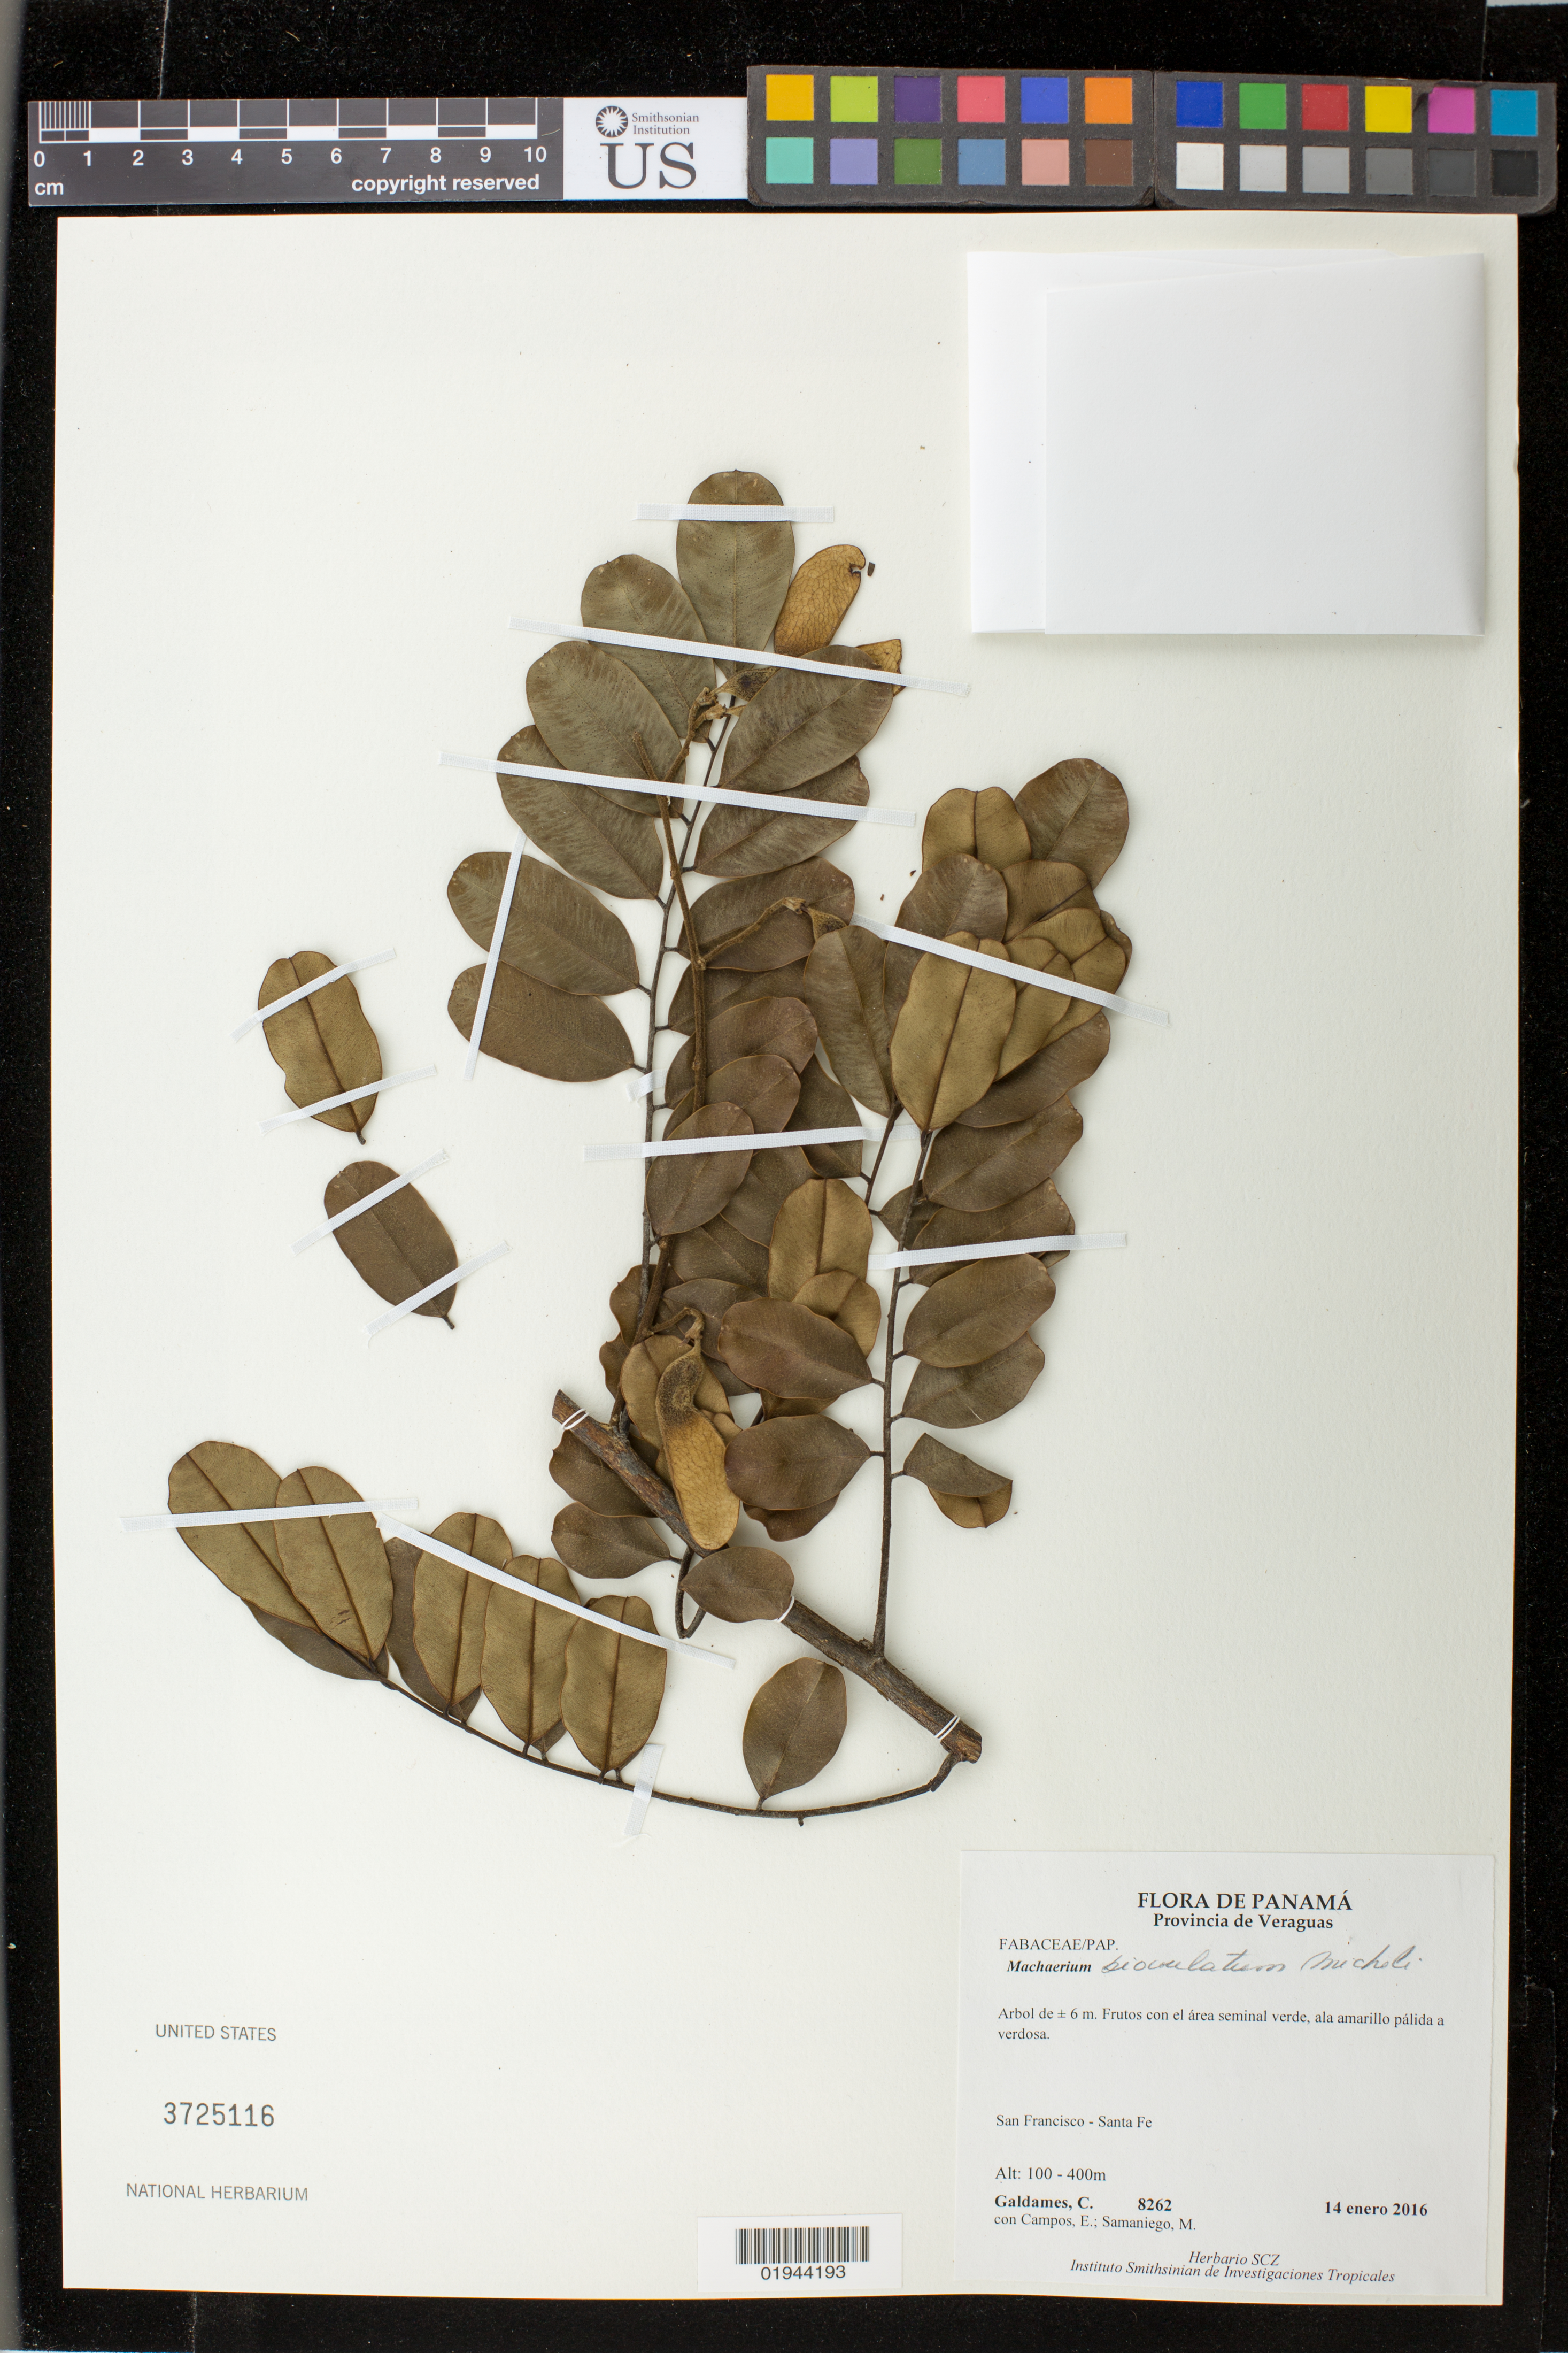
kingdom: Plantae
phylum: Tracheophyta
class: Magnoliopsida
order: Fabales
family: Fabaceae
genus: Machaerium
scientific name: Machaerium biovulatum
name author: Micheli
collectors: C. Galdames, E. Campos & M. Samaniego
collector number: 8262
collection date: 2016-01-14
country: Panama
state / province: Veraguas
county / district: San Francisco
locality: San Francisco - Santa Fe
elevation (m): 100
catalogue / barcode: US 3725116